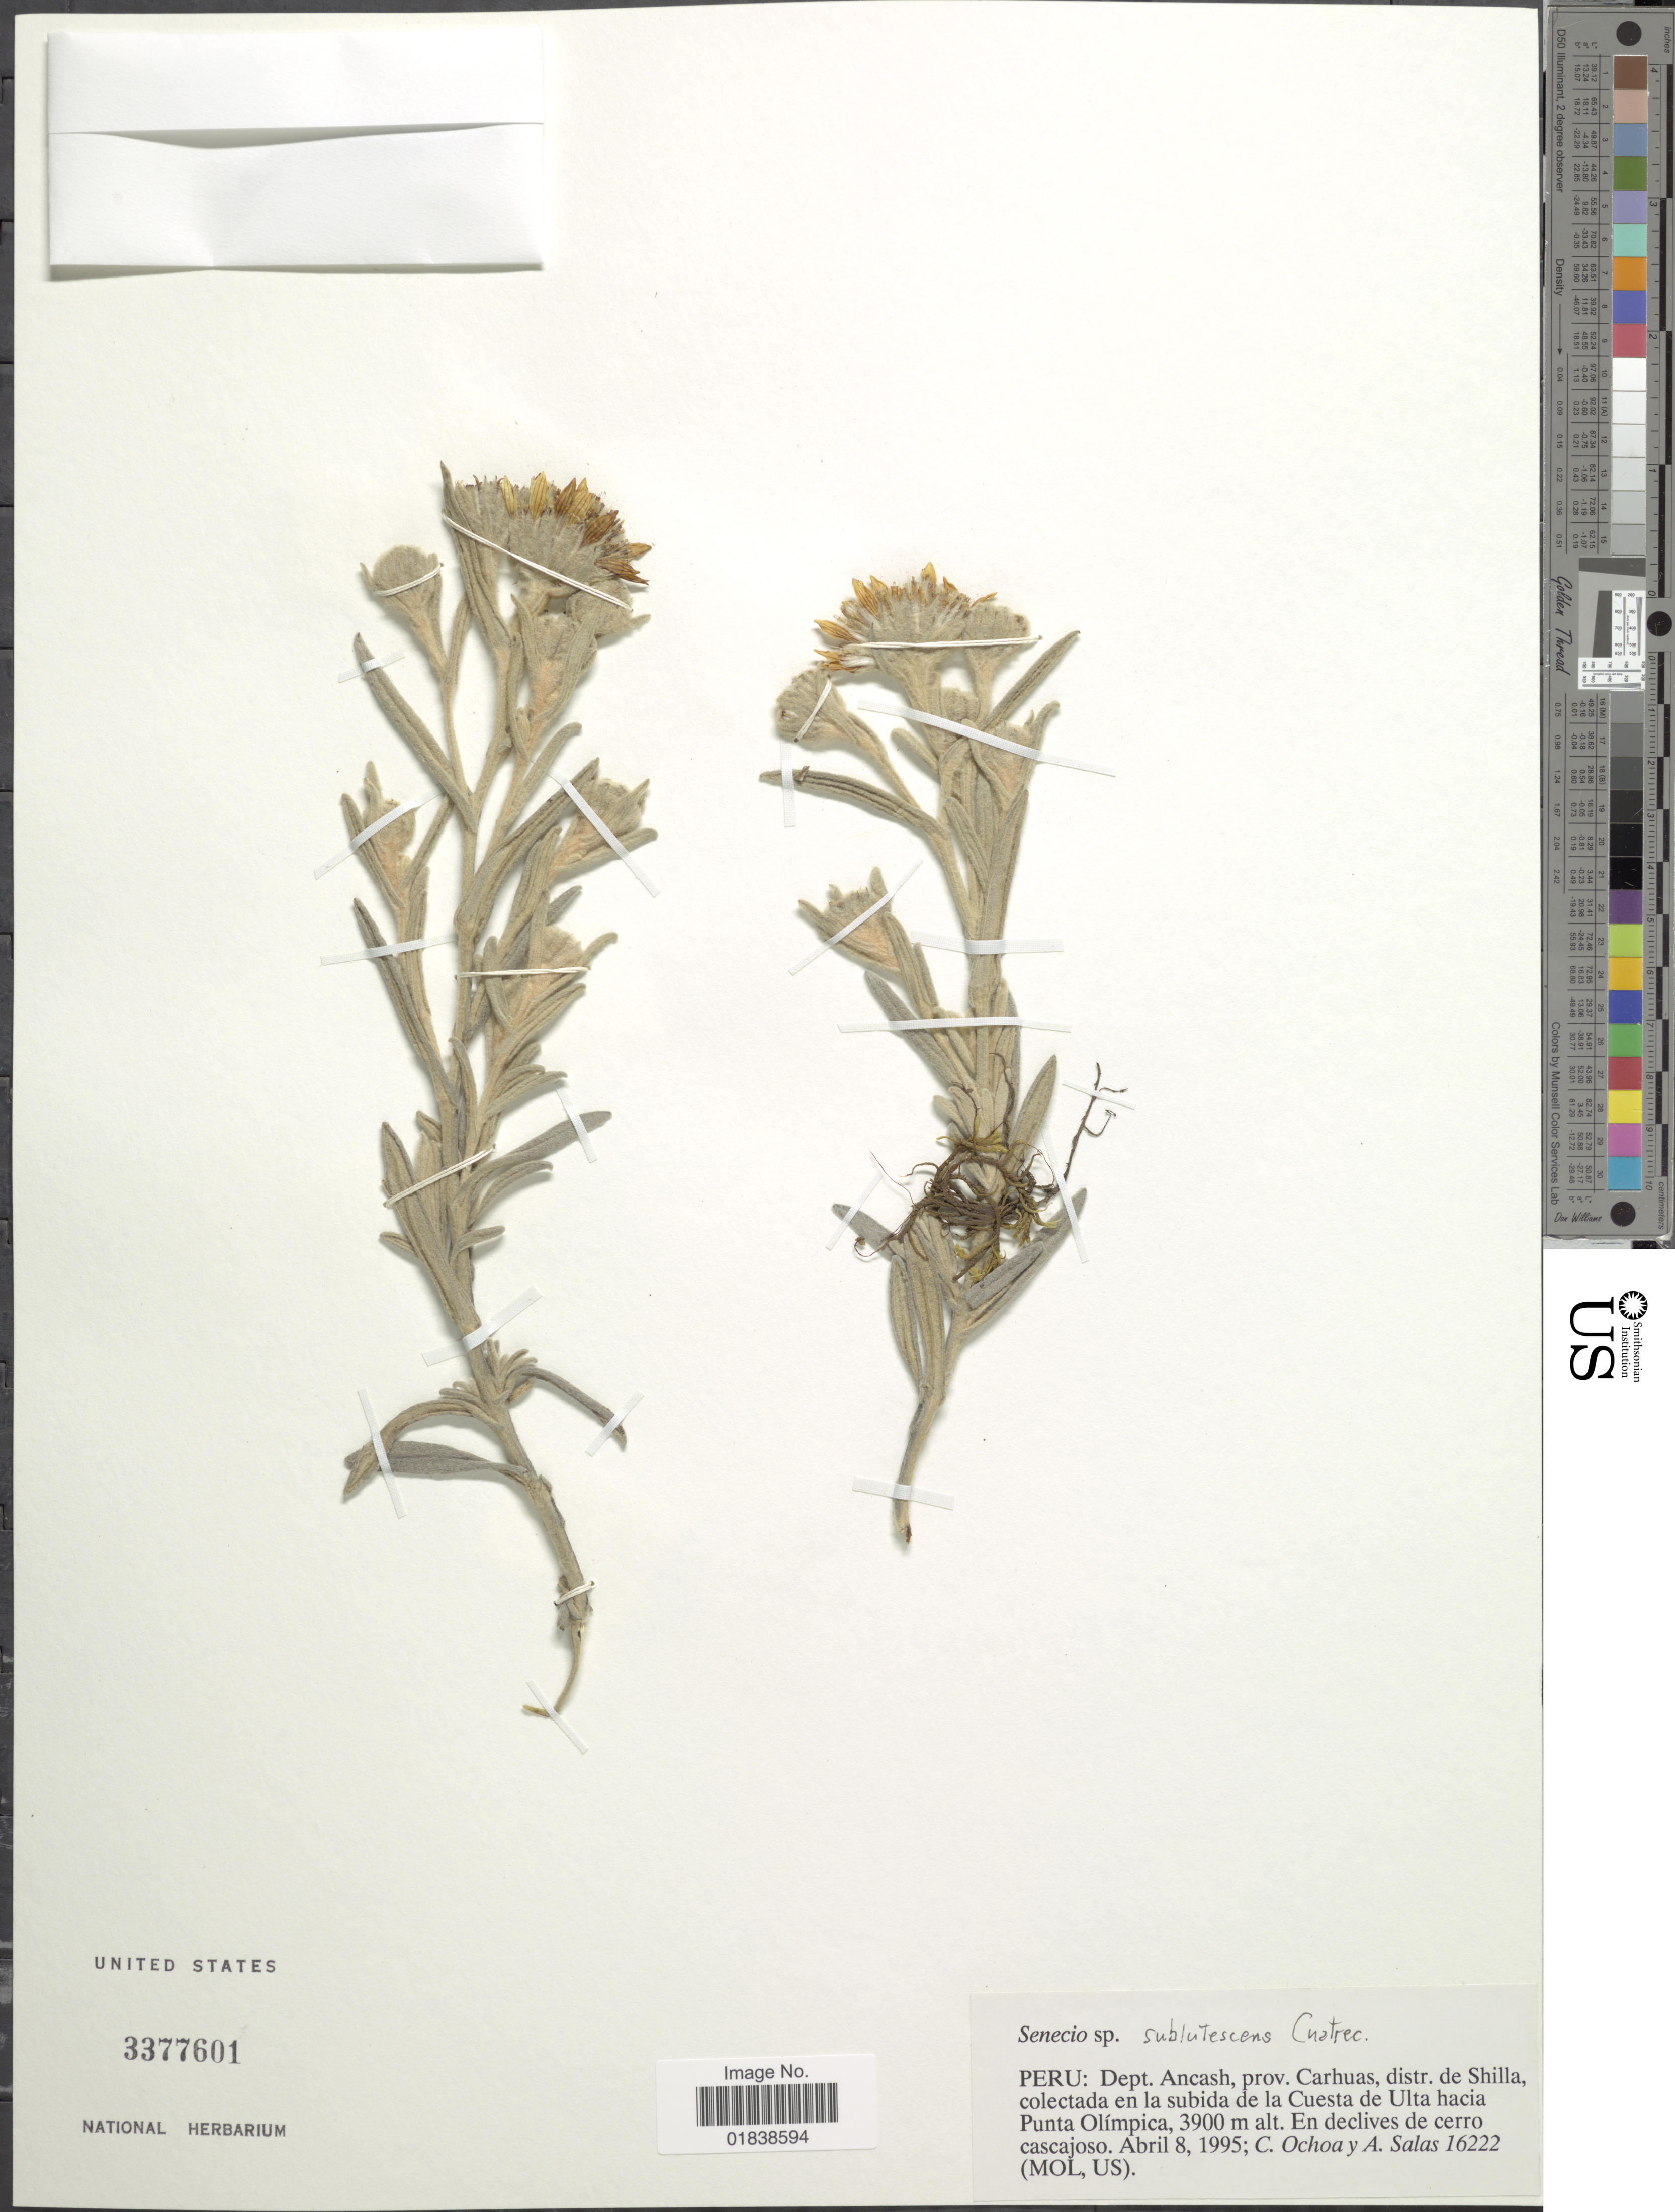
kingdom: Plantae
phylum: Tracheophyta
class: Magnoliopsida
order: Asterales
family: Asteraceae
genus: Senecio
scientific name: Senecio sublutescens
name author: Cuatrec.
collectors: C. Ochoa & A. Salas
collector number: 16222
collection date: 1995-04-08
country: Peru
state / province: Ancash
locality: Prov. Carhuas, distr. de Shilla, colectada en la subida de la Cuesta de Ulta hacia Punta Olimpica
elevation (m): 3900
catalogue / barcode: US 3377601